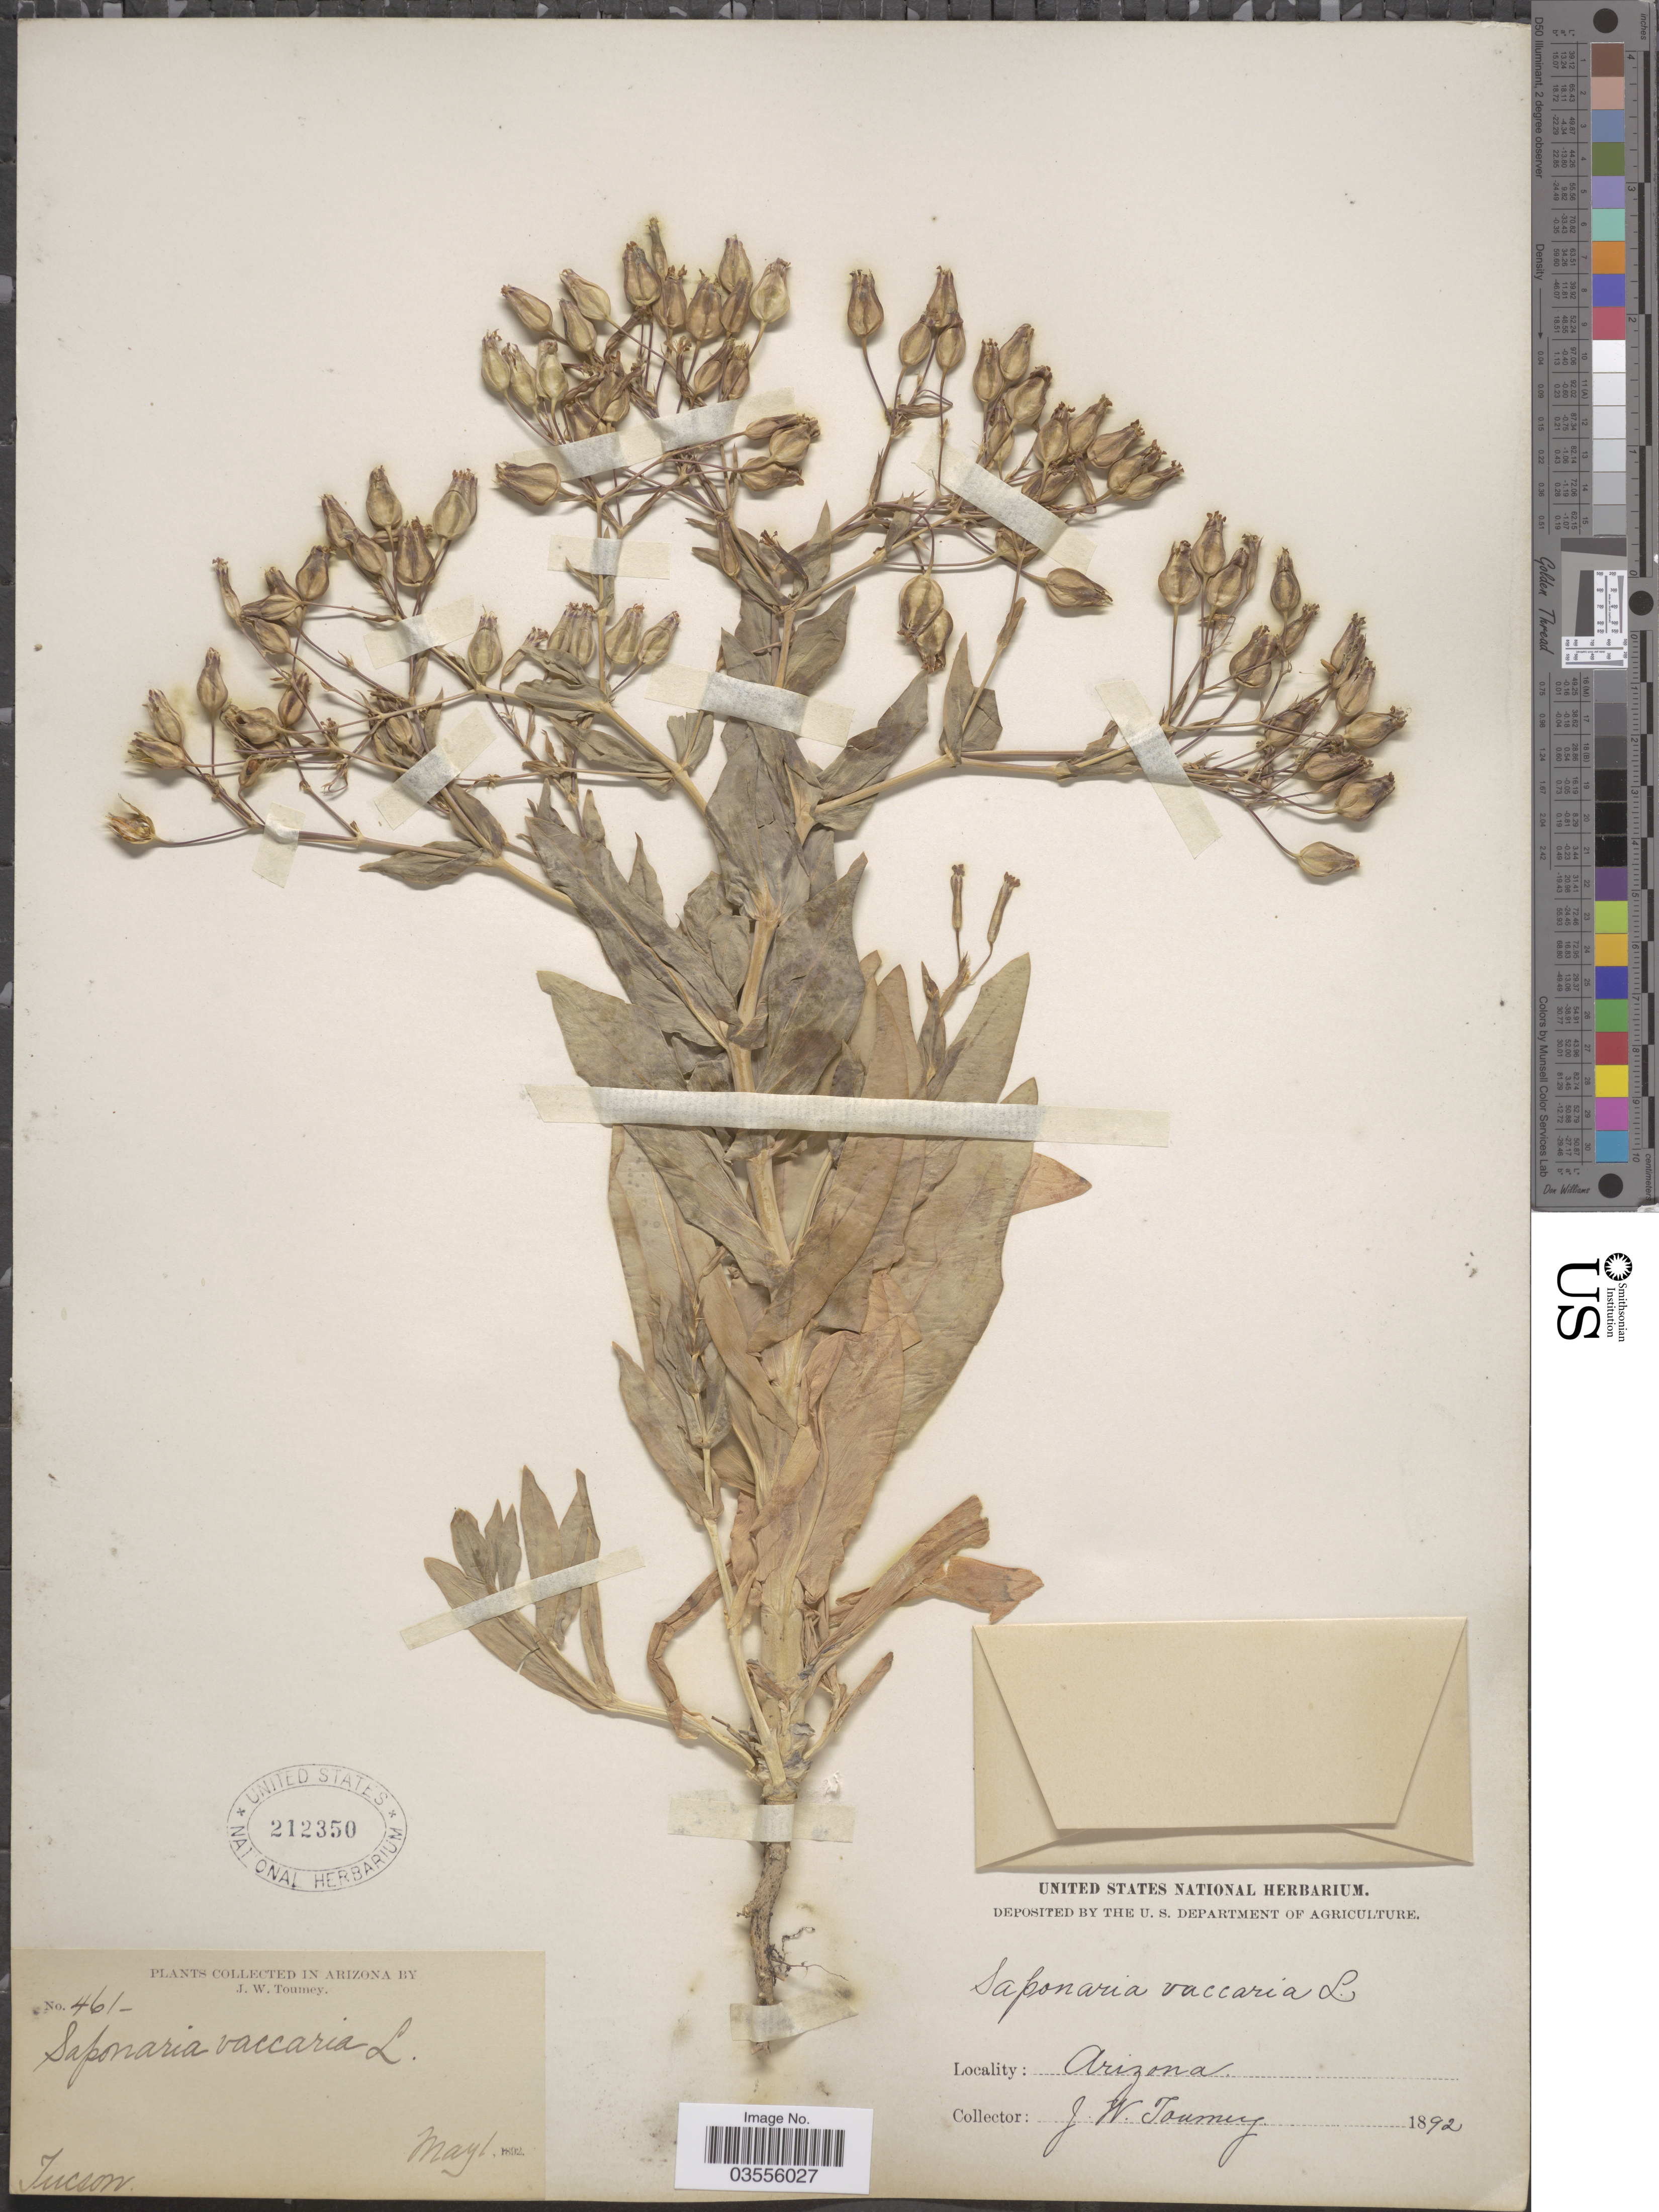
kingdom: Plantae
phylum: Tracheophyta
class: Magnoliopsida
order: Caryophyllales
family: Caryophyllaceae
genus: Gypsophila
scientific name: Gypsophila vaccaria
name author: (L.) Sm.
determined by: Strong, M. T., (US), Smithsonian Institution - National Museum of Natural History (UNITED STATES)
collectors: J. W. Toumey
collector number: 461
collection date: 1892-05-01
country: United States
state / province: Arizona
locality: Tucson.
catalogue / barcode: US 212350